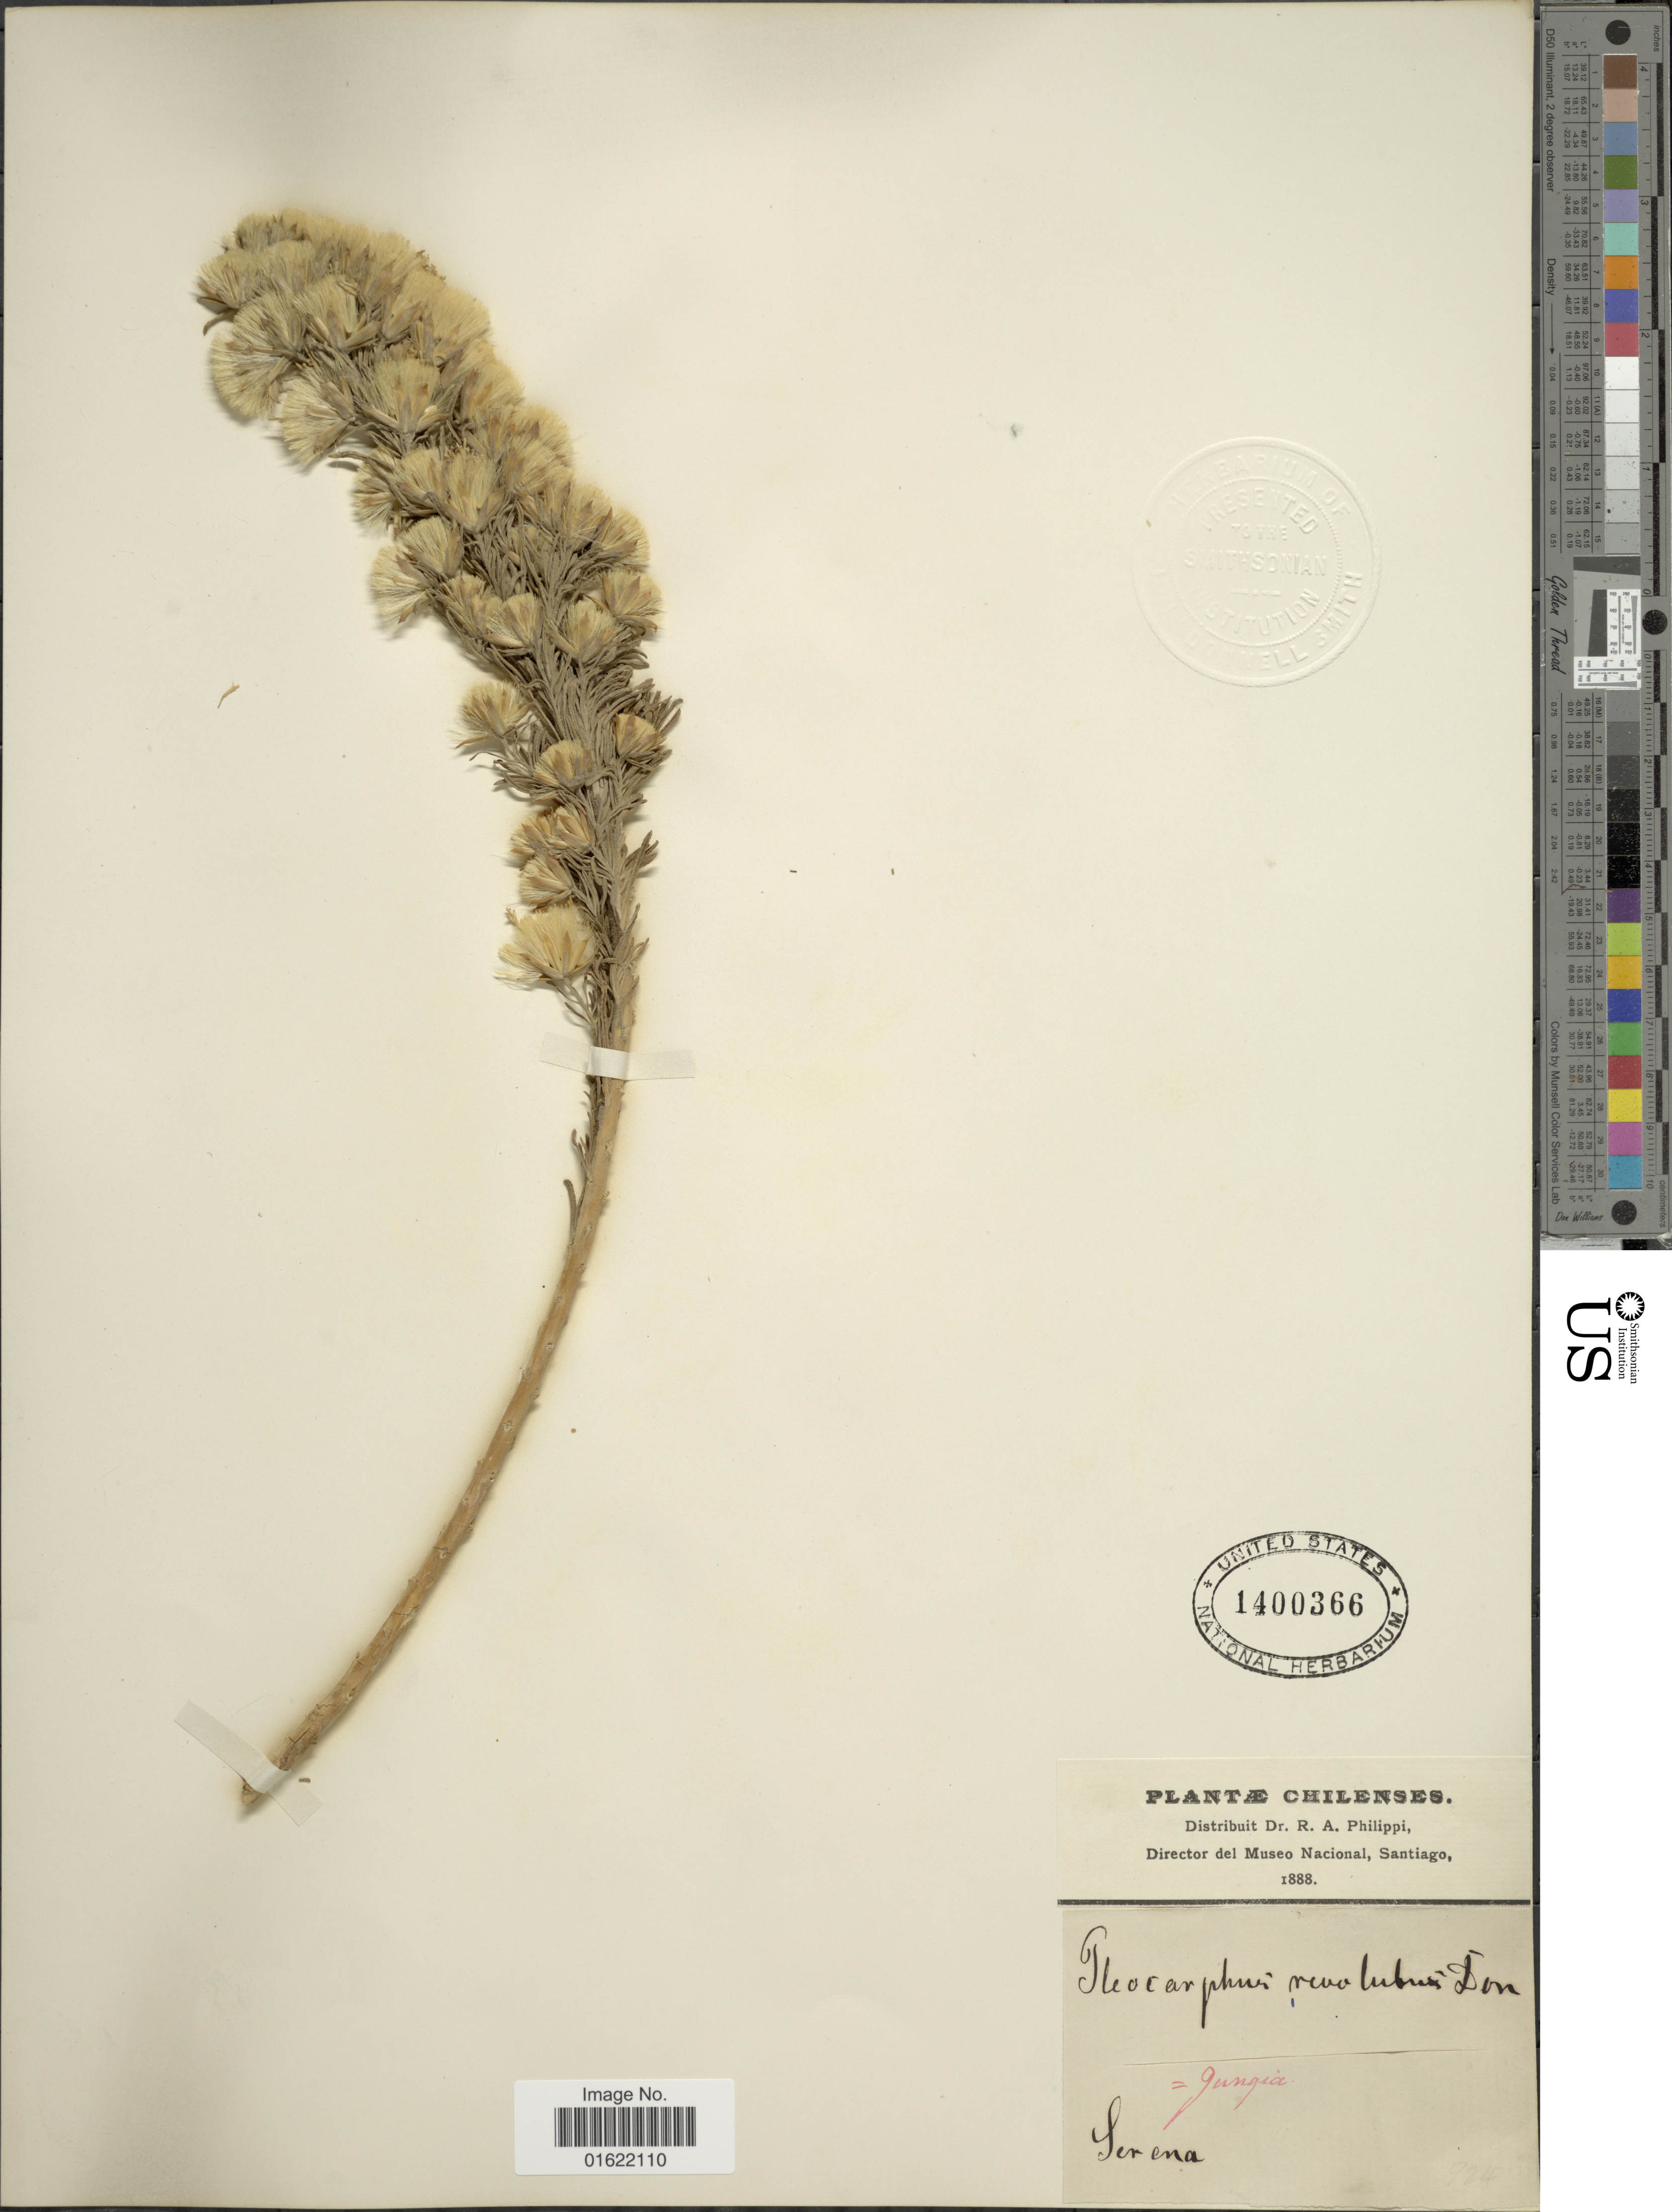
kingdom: Plantae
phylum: Tracheophyta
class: Magnoliopsida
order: Asterales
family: Asteraceae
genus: Pleocarphus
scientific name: Pleocarphus revolutus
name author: D. Don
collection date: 1888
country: Chile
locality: Serena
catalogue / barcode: US 1400366